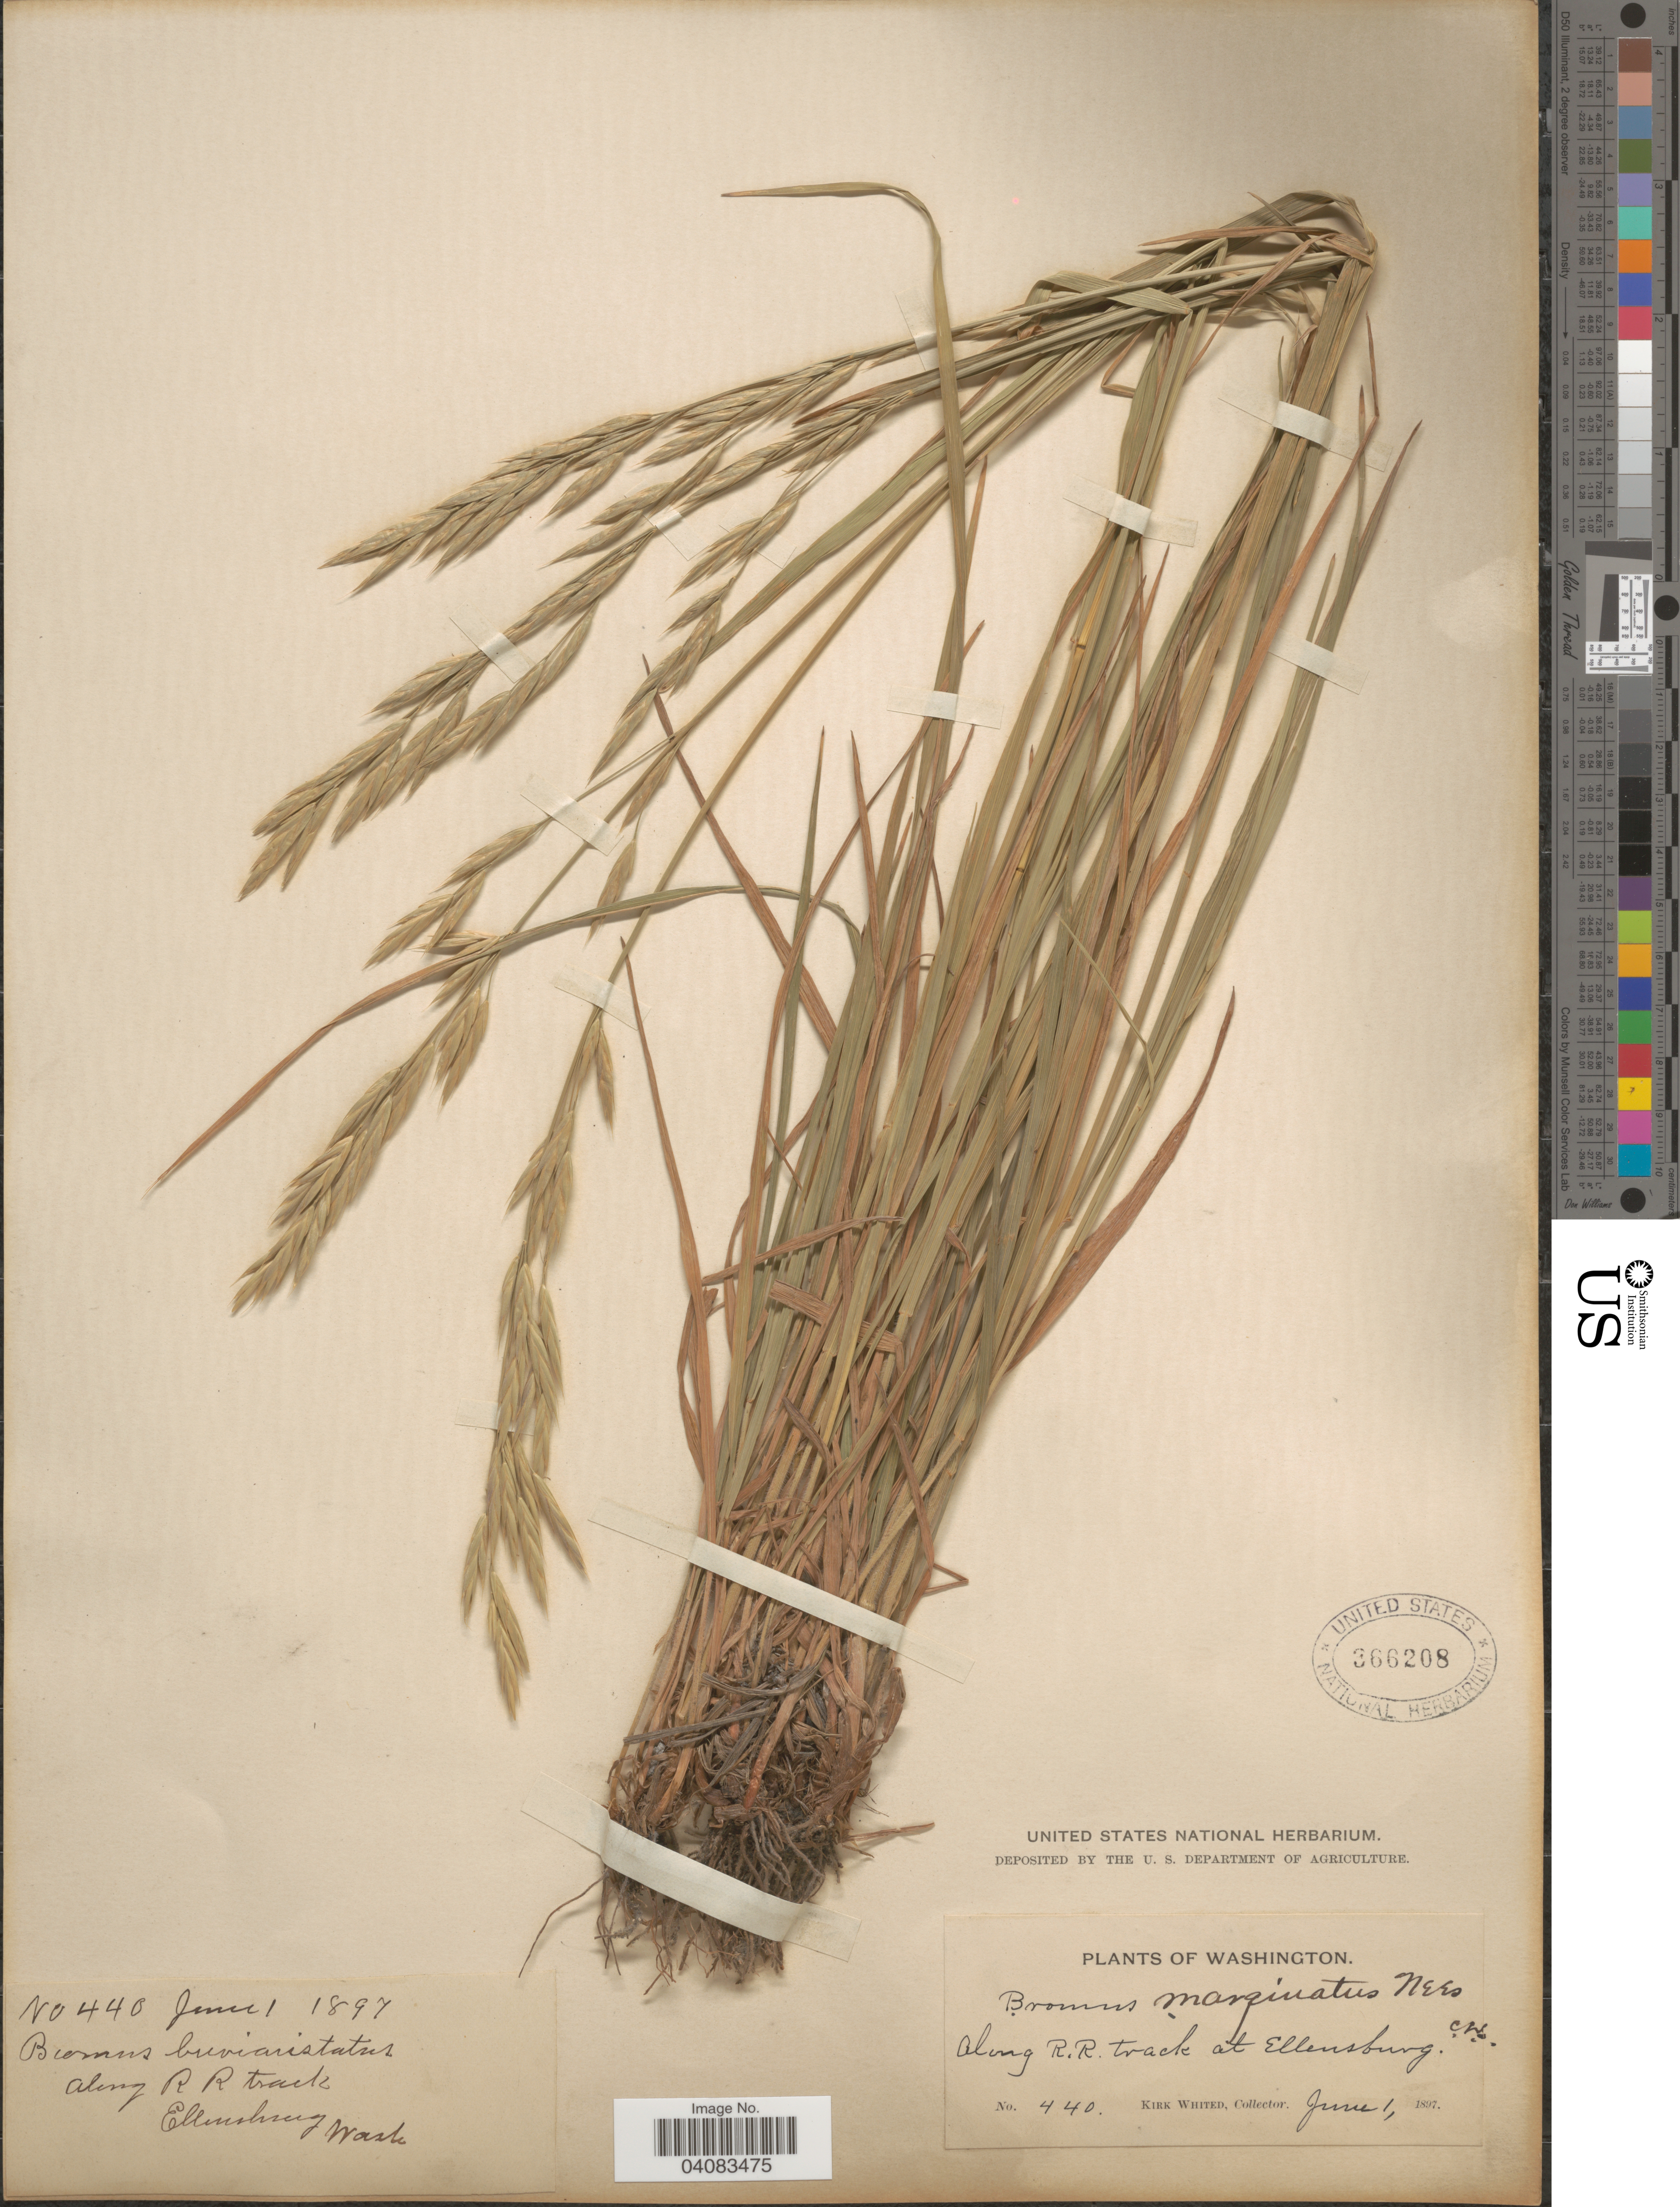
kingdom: Plantae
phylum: Tracheophyta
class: Liliopsida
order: Poales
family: Poaceae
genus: Bromus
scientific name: Bromus marginatus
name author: Nees ex Steud.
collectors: K. Whited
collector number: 440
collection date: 1897-06-01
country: United States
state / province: Washington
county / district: Kittitas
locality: Along R. R. track at Ellensburg.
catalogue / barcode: US 366208